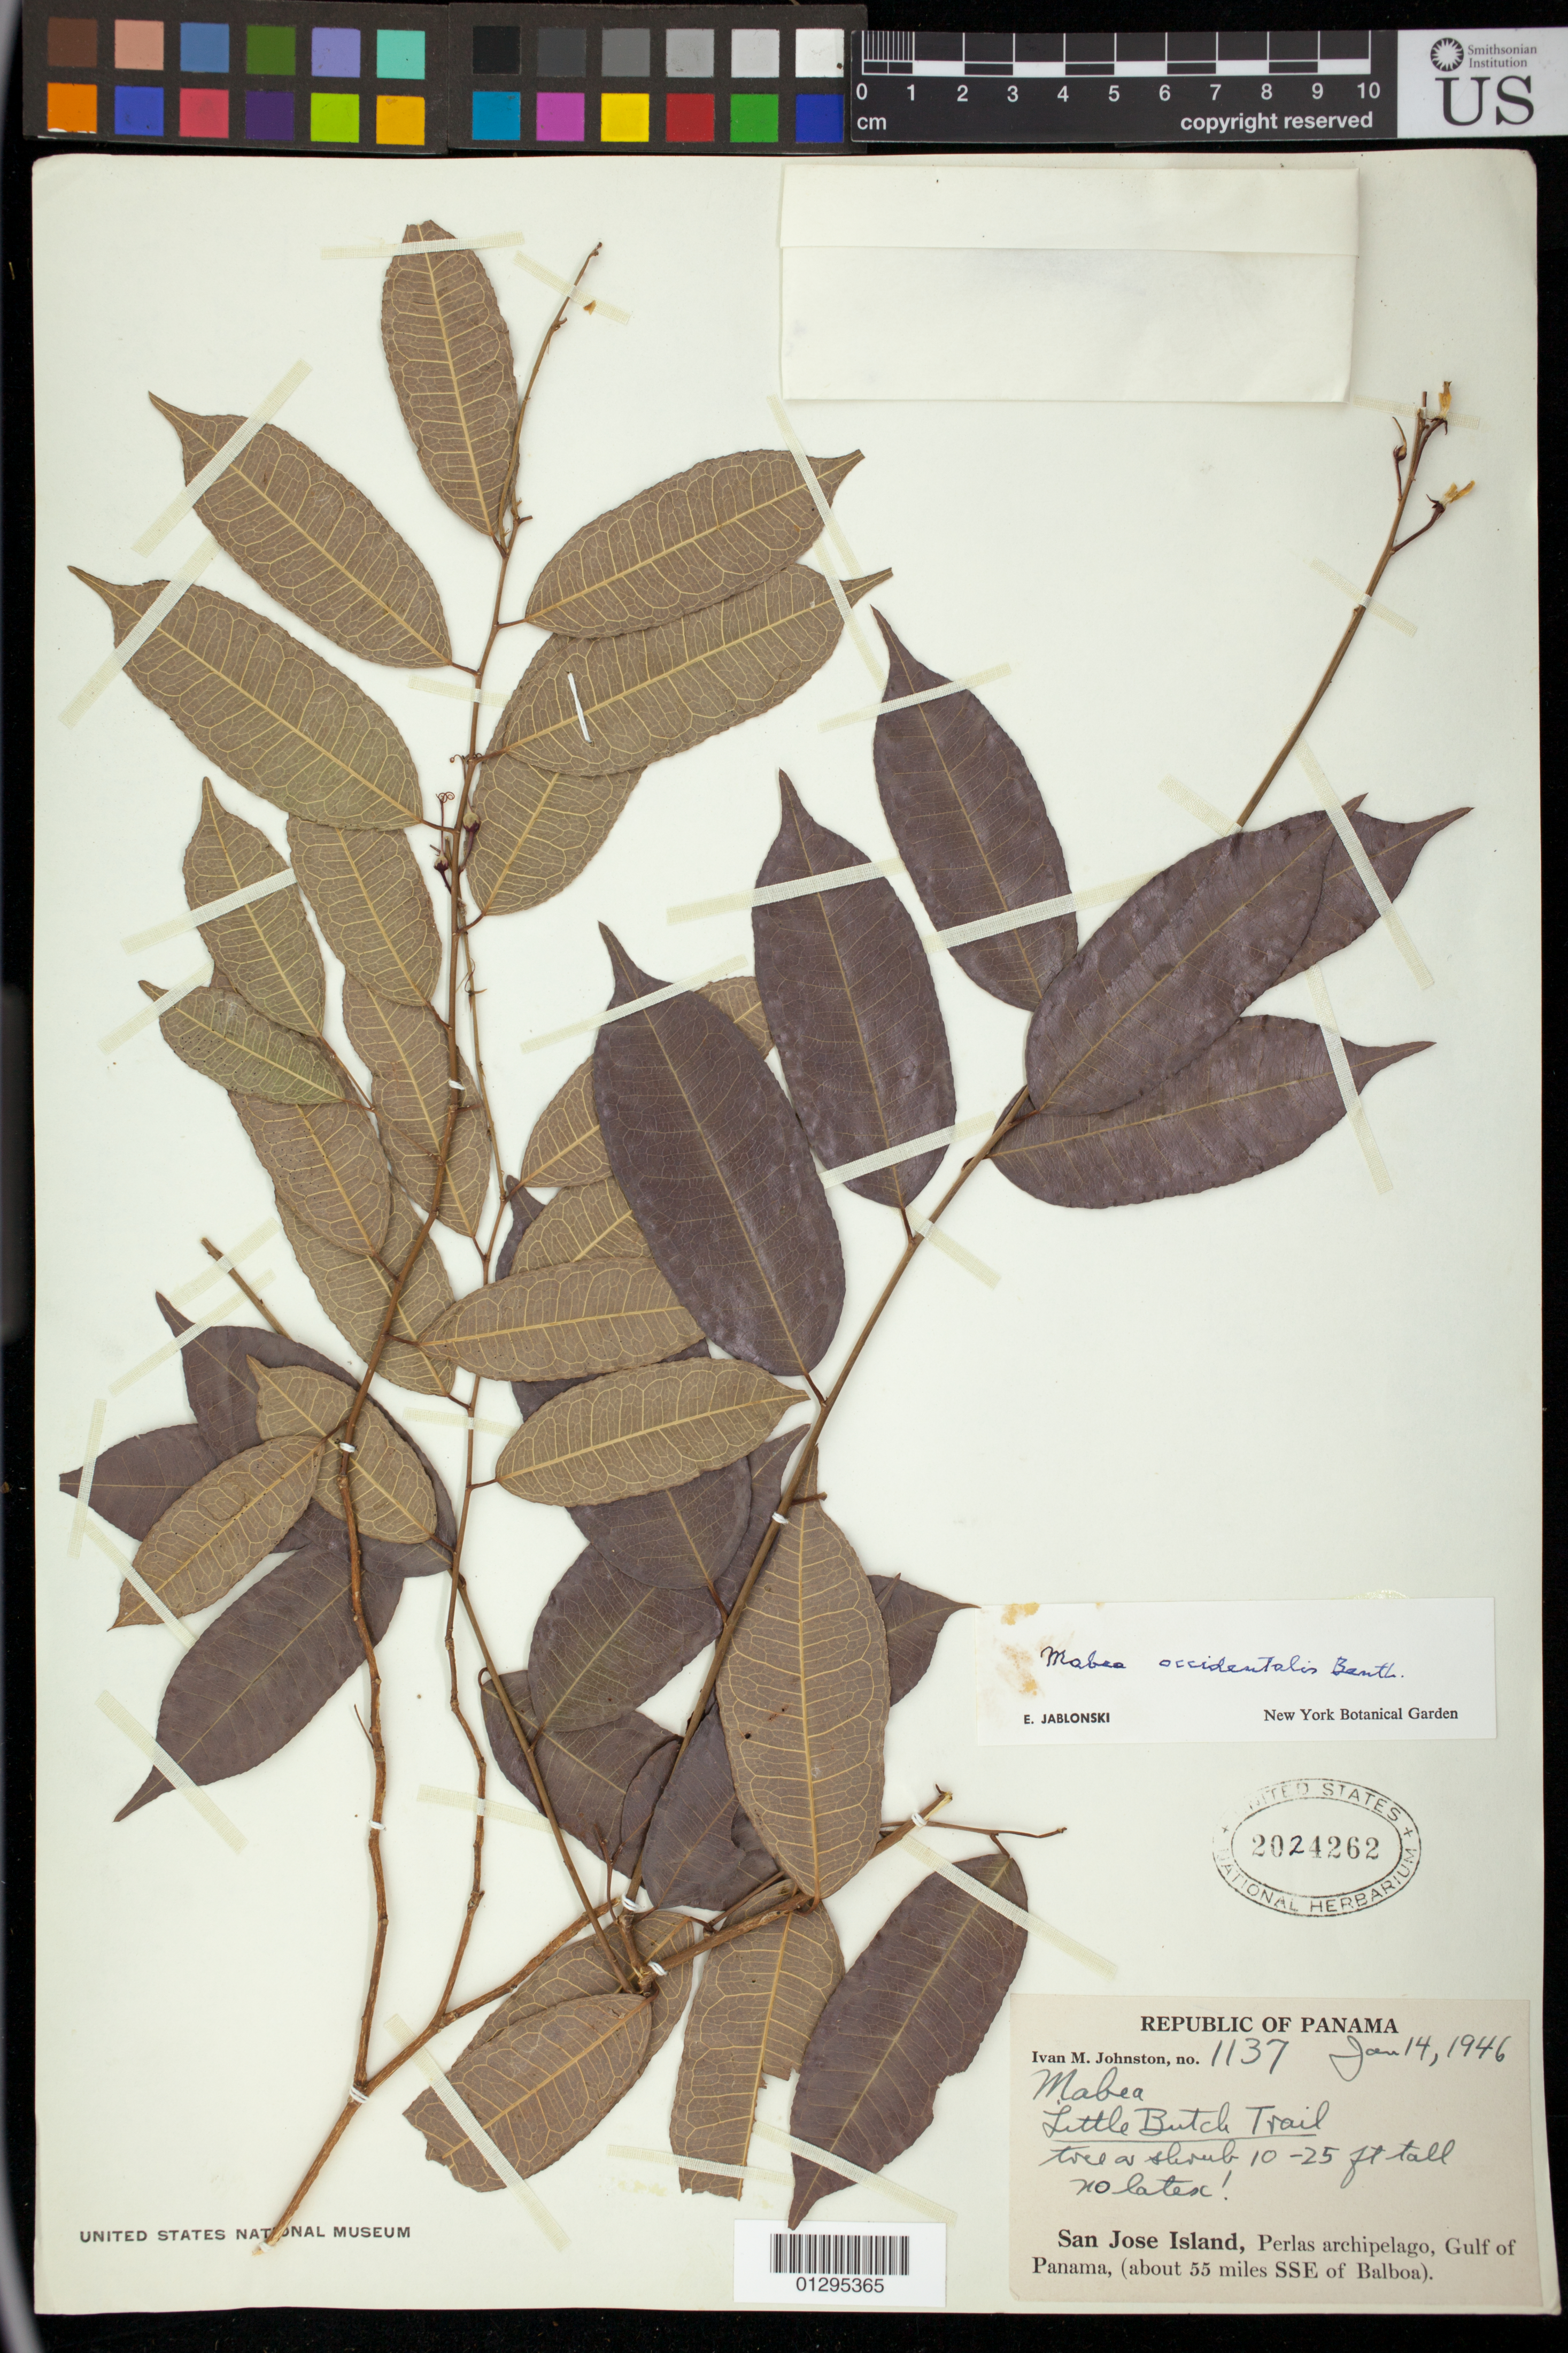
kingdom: Plantae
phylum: Tracheophyta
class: Magnoliopsida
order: Malpighiales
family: Euphorbiaceae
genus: Mabea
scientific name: Mabea occidentalis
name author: Benth.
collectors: I. Johnson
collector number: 1137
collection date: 1946-01-14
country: Panama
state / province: Panamá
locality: San Jose Island, Perlas archipelago, Gulf of Panama, (about 55 miles SSE of Balboa). Little Butch Trail.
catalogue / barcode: US 2024262